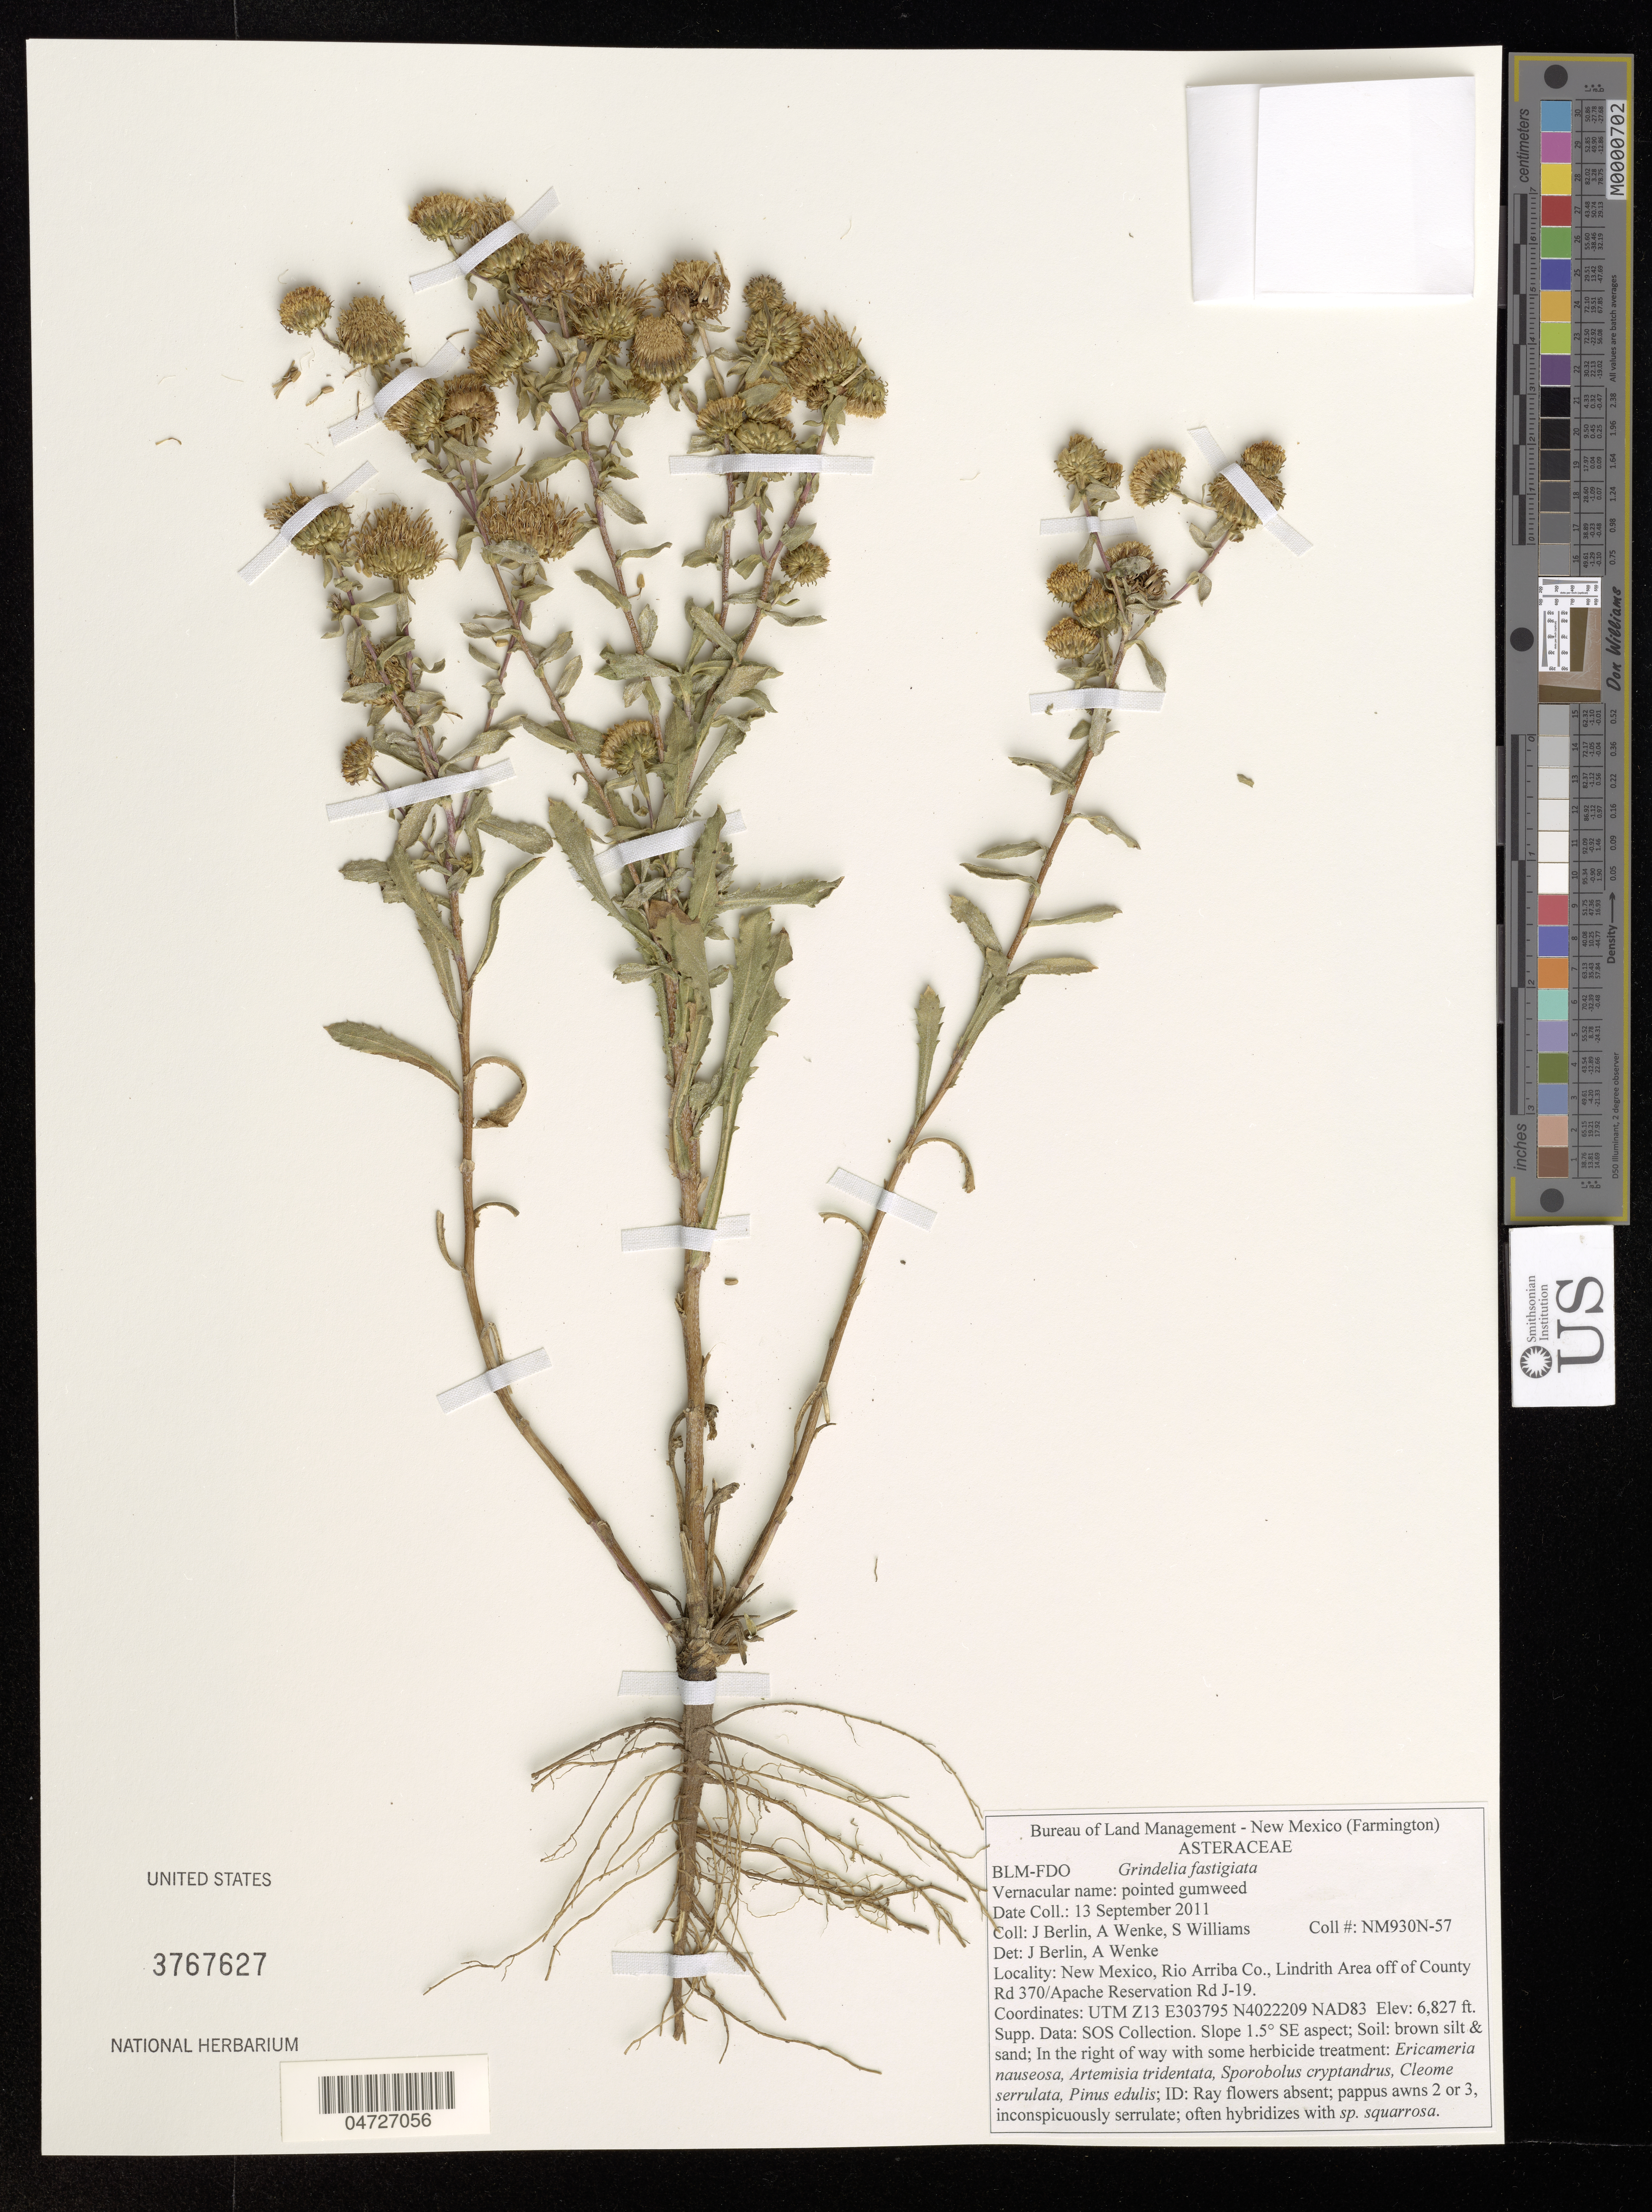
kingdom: Plantae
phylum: Tracheophyta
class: Magnoliopsida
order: Asterales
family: Asteraceae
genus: Grindelia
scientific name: Grindelia fastigiata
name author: Greene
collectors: J. Berlin, A. Wenke & S. Williams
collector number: NM930N-57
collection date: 2011-09-13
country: United States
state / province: New Mexico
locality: (Farmington). Rio Arriba Co., Lindrith Area off of County Rd 370/ Apache Reservation Rd J-19.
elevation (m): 2081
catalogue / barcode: US 3767627